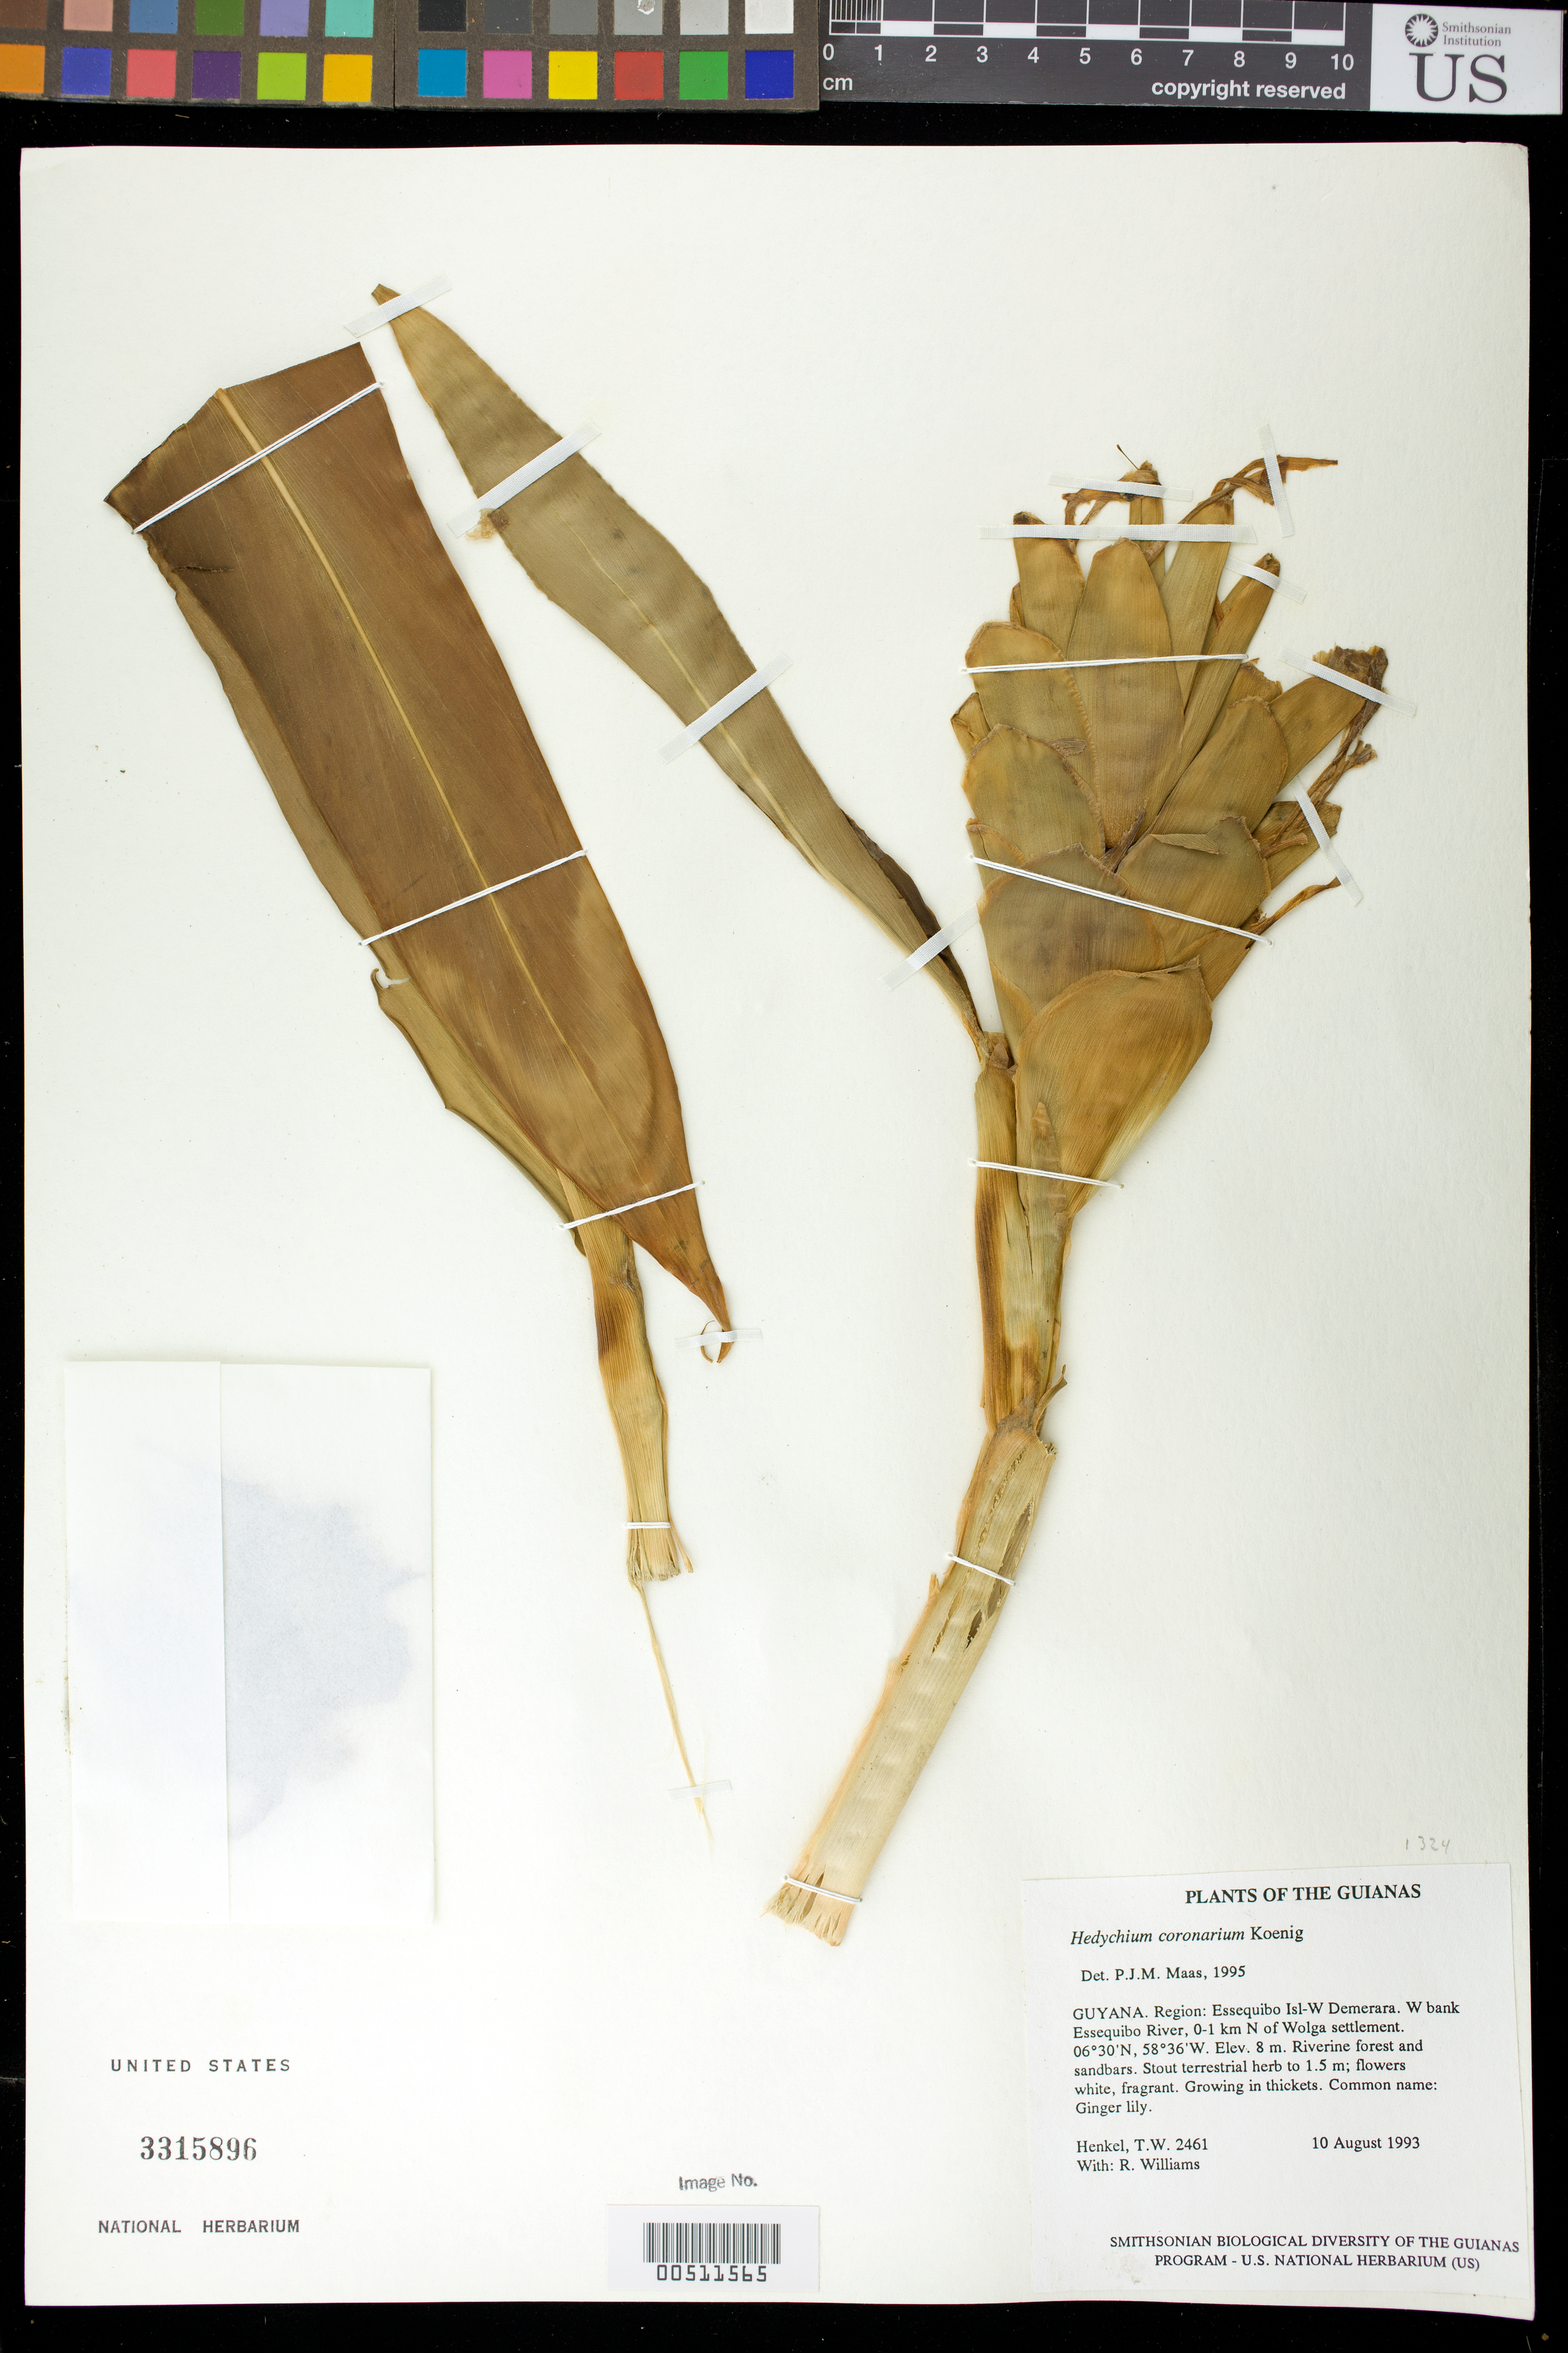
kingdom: Plantae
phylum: Tracheophyta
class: Liliopsida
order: Zingiberales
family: Zingiberaceae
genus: Hedychium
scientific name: Hedychium coronarium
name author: J. Koenig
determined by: Maas, Paul J. M.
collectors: T. Henkel & R. Williams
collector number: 2461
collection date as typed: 10 August 1993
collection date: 1993-08-10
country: Guyana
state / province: Essequibo Isl-W. Demerara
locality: W bank Essequibo River, 0-1 km N of Wolga settlement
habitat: Riverine forest and sandbars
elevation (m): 8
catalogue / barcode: US 3315896